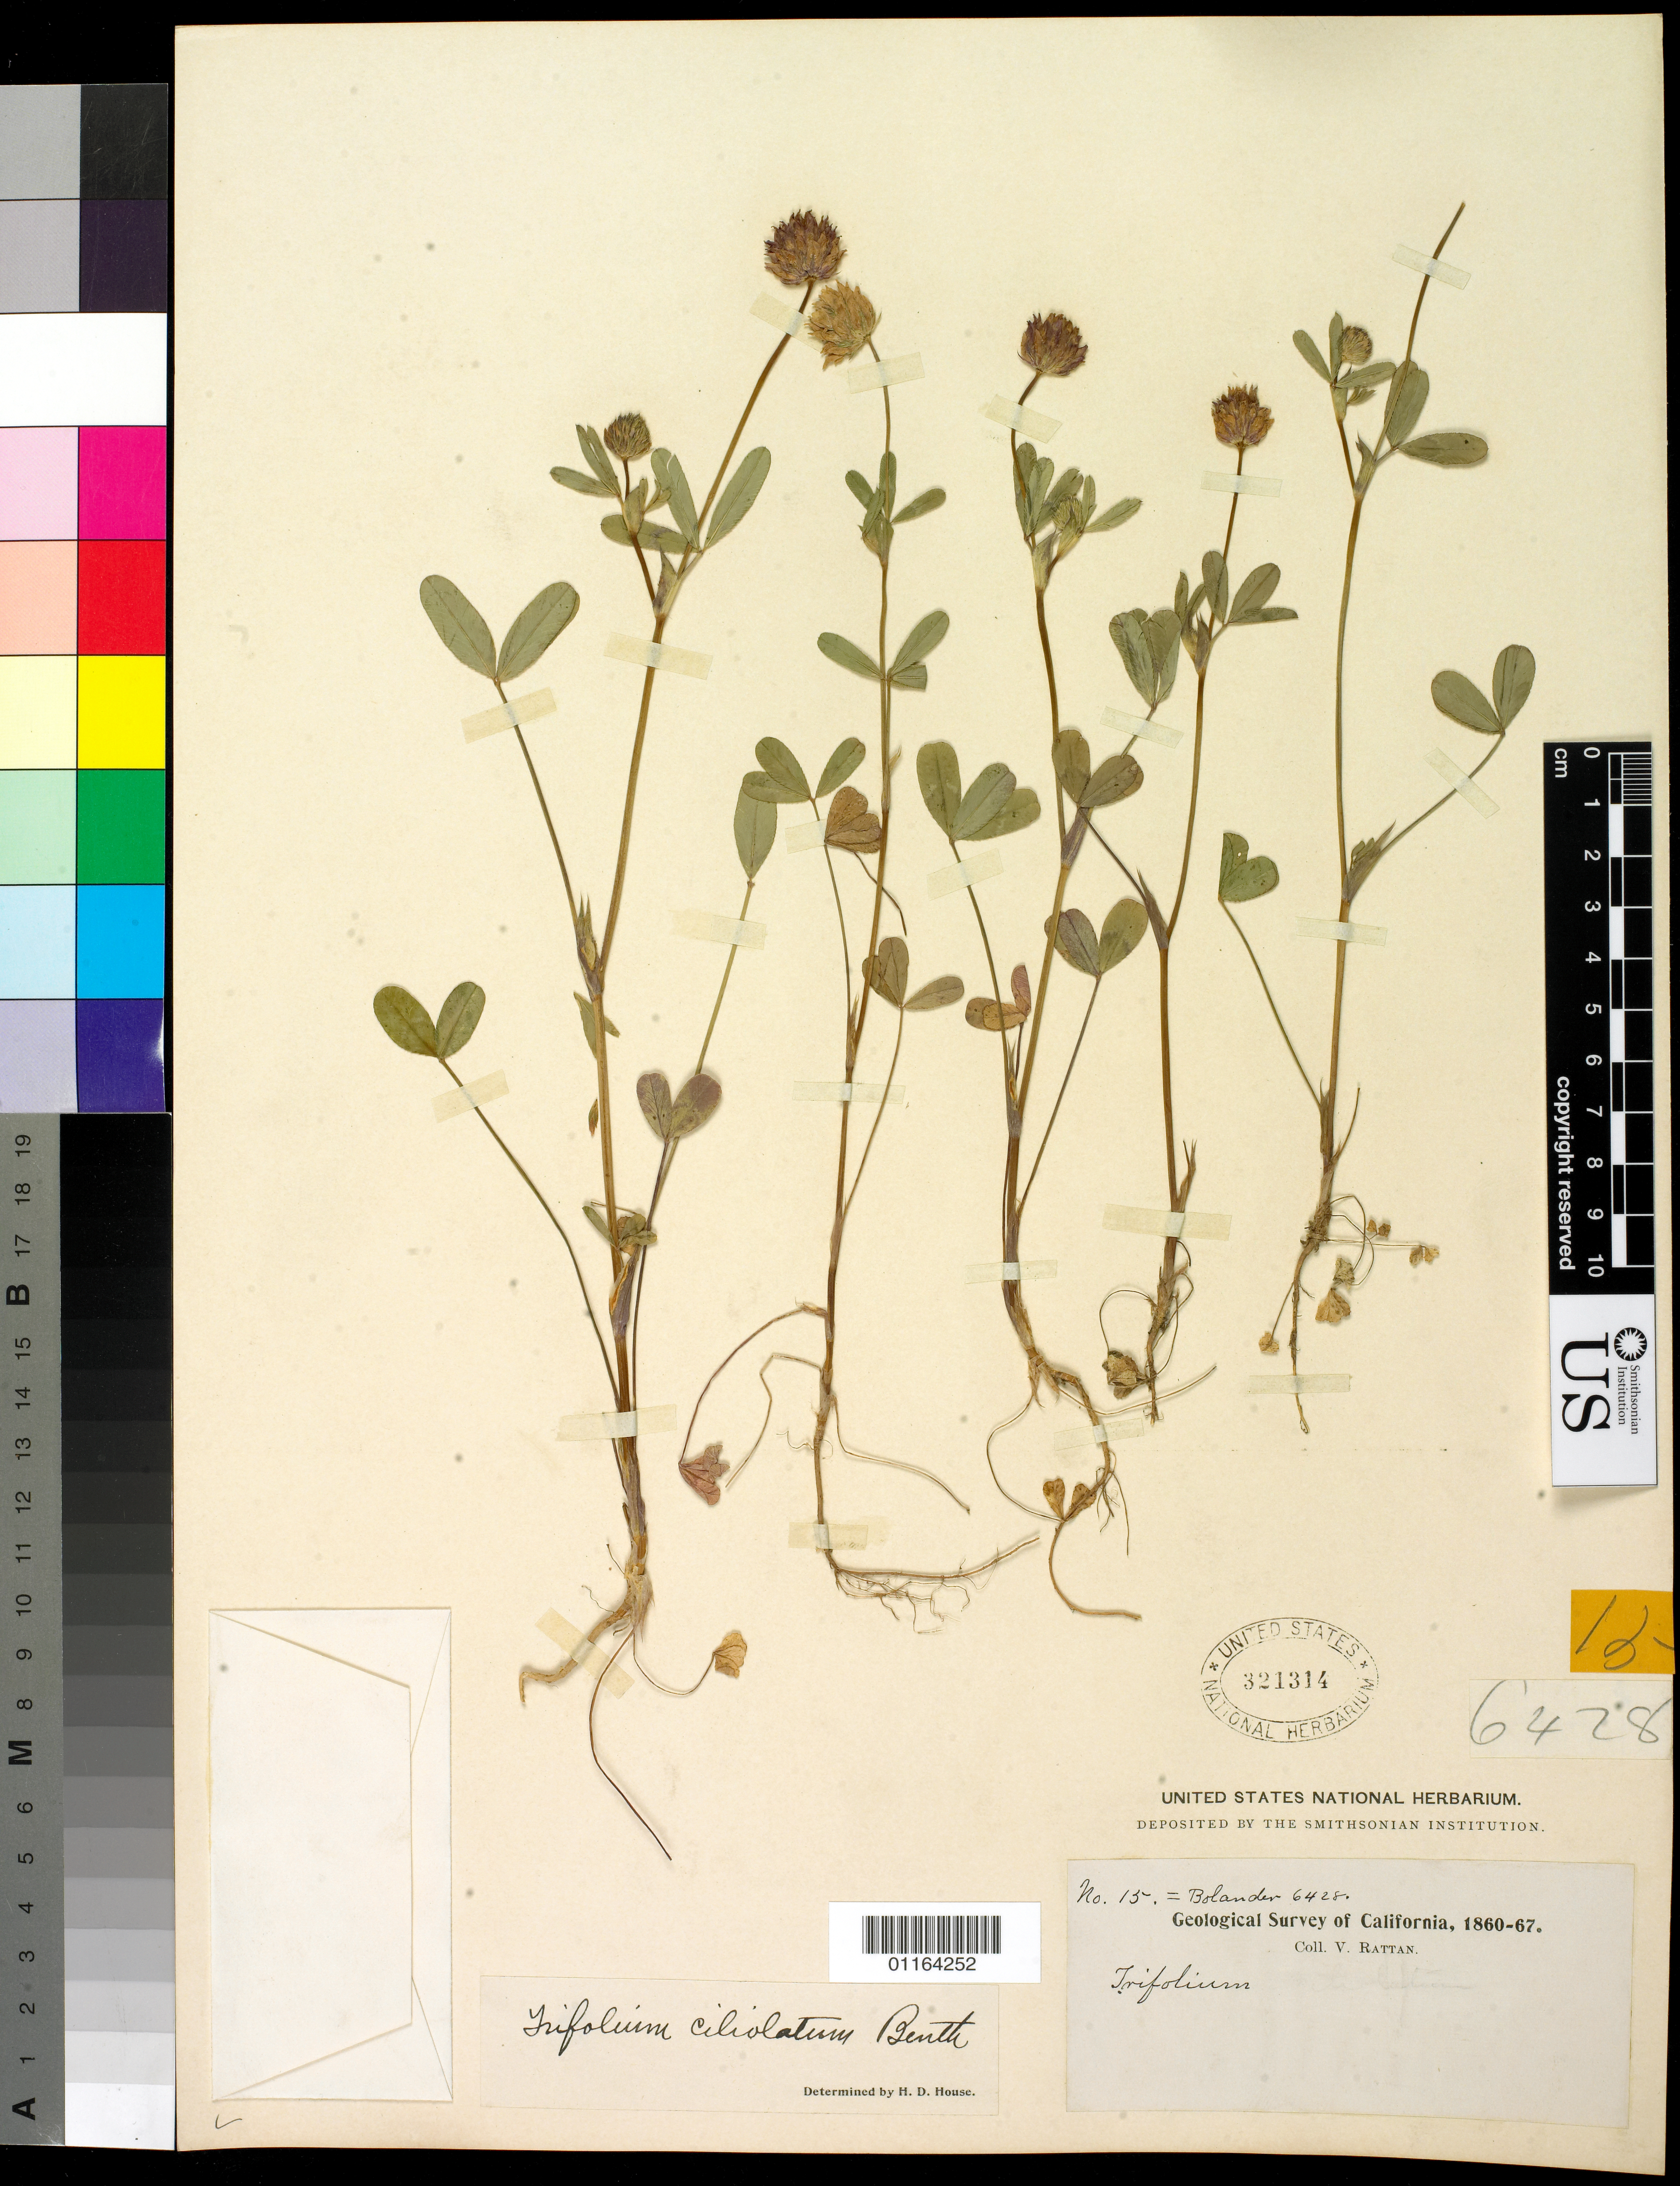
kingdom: Plantae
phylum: Tracheophyta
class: Magnoliopsida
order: Fabales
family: Fabaceae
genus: Trifolium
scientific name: Trifolium ciliolatum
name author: Benth.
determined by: House, Homer D.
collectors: V. Rattan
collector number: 15=Bolander 6428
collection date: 1860/1867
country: United States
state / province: California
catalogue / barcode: US 321314